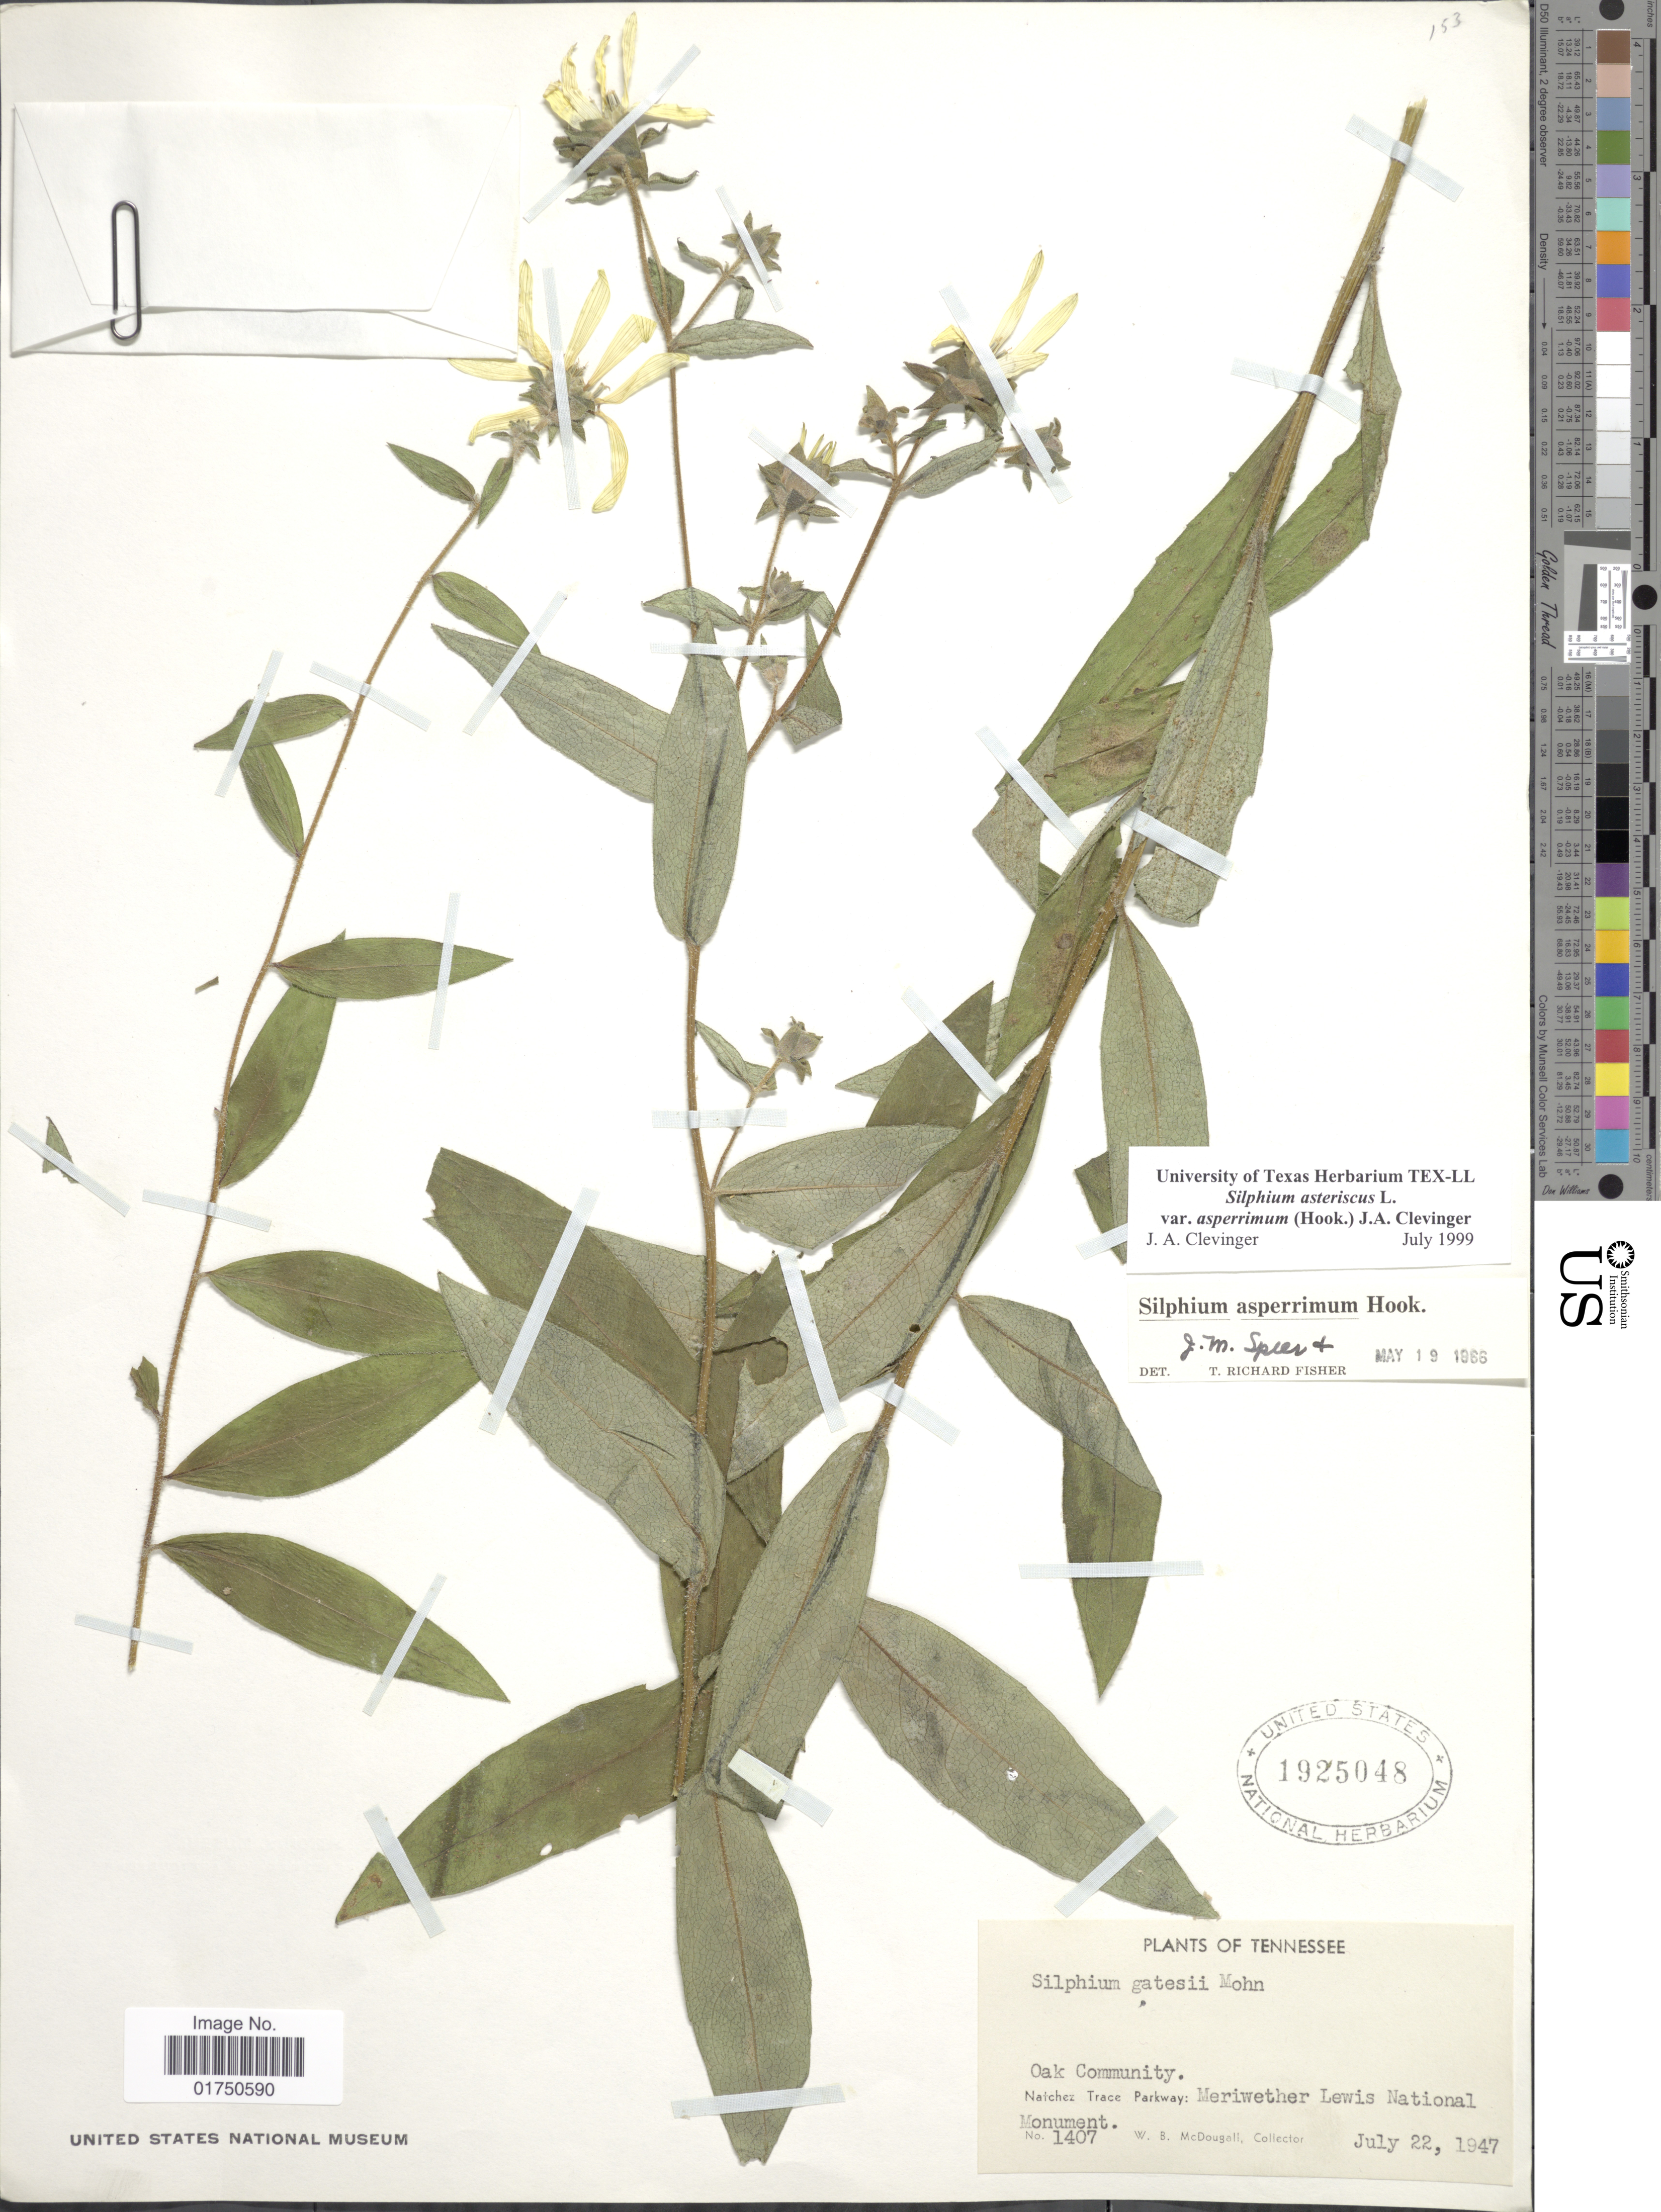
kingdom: Plantae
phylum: Tracheophyta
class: Magnoliopsida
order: Asterales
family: Asteraceae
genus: Silphium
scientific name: Silphium asteriscus var. asperrimum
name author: (Hook.) Clevinger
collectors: W. B. McDougall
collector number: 1407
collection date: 1947-07-22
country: United States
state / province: Tennessee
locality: Oak Community. Natchez Trace Parkway: Meriwether Lewis National Monument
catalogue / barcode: US 1925048